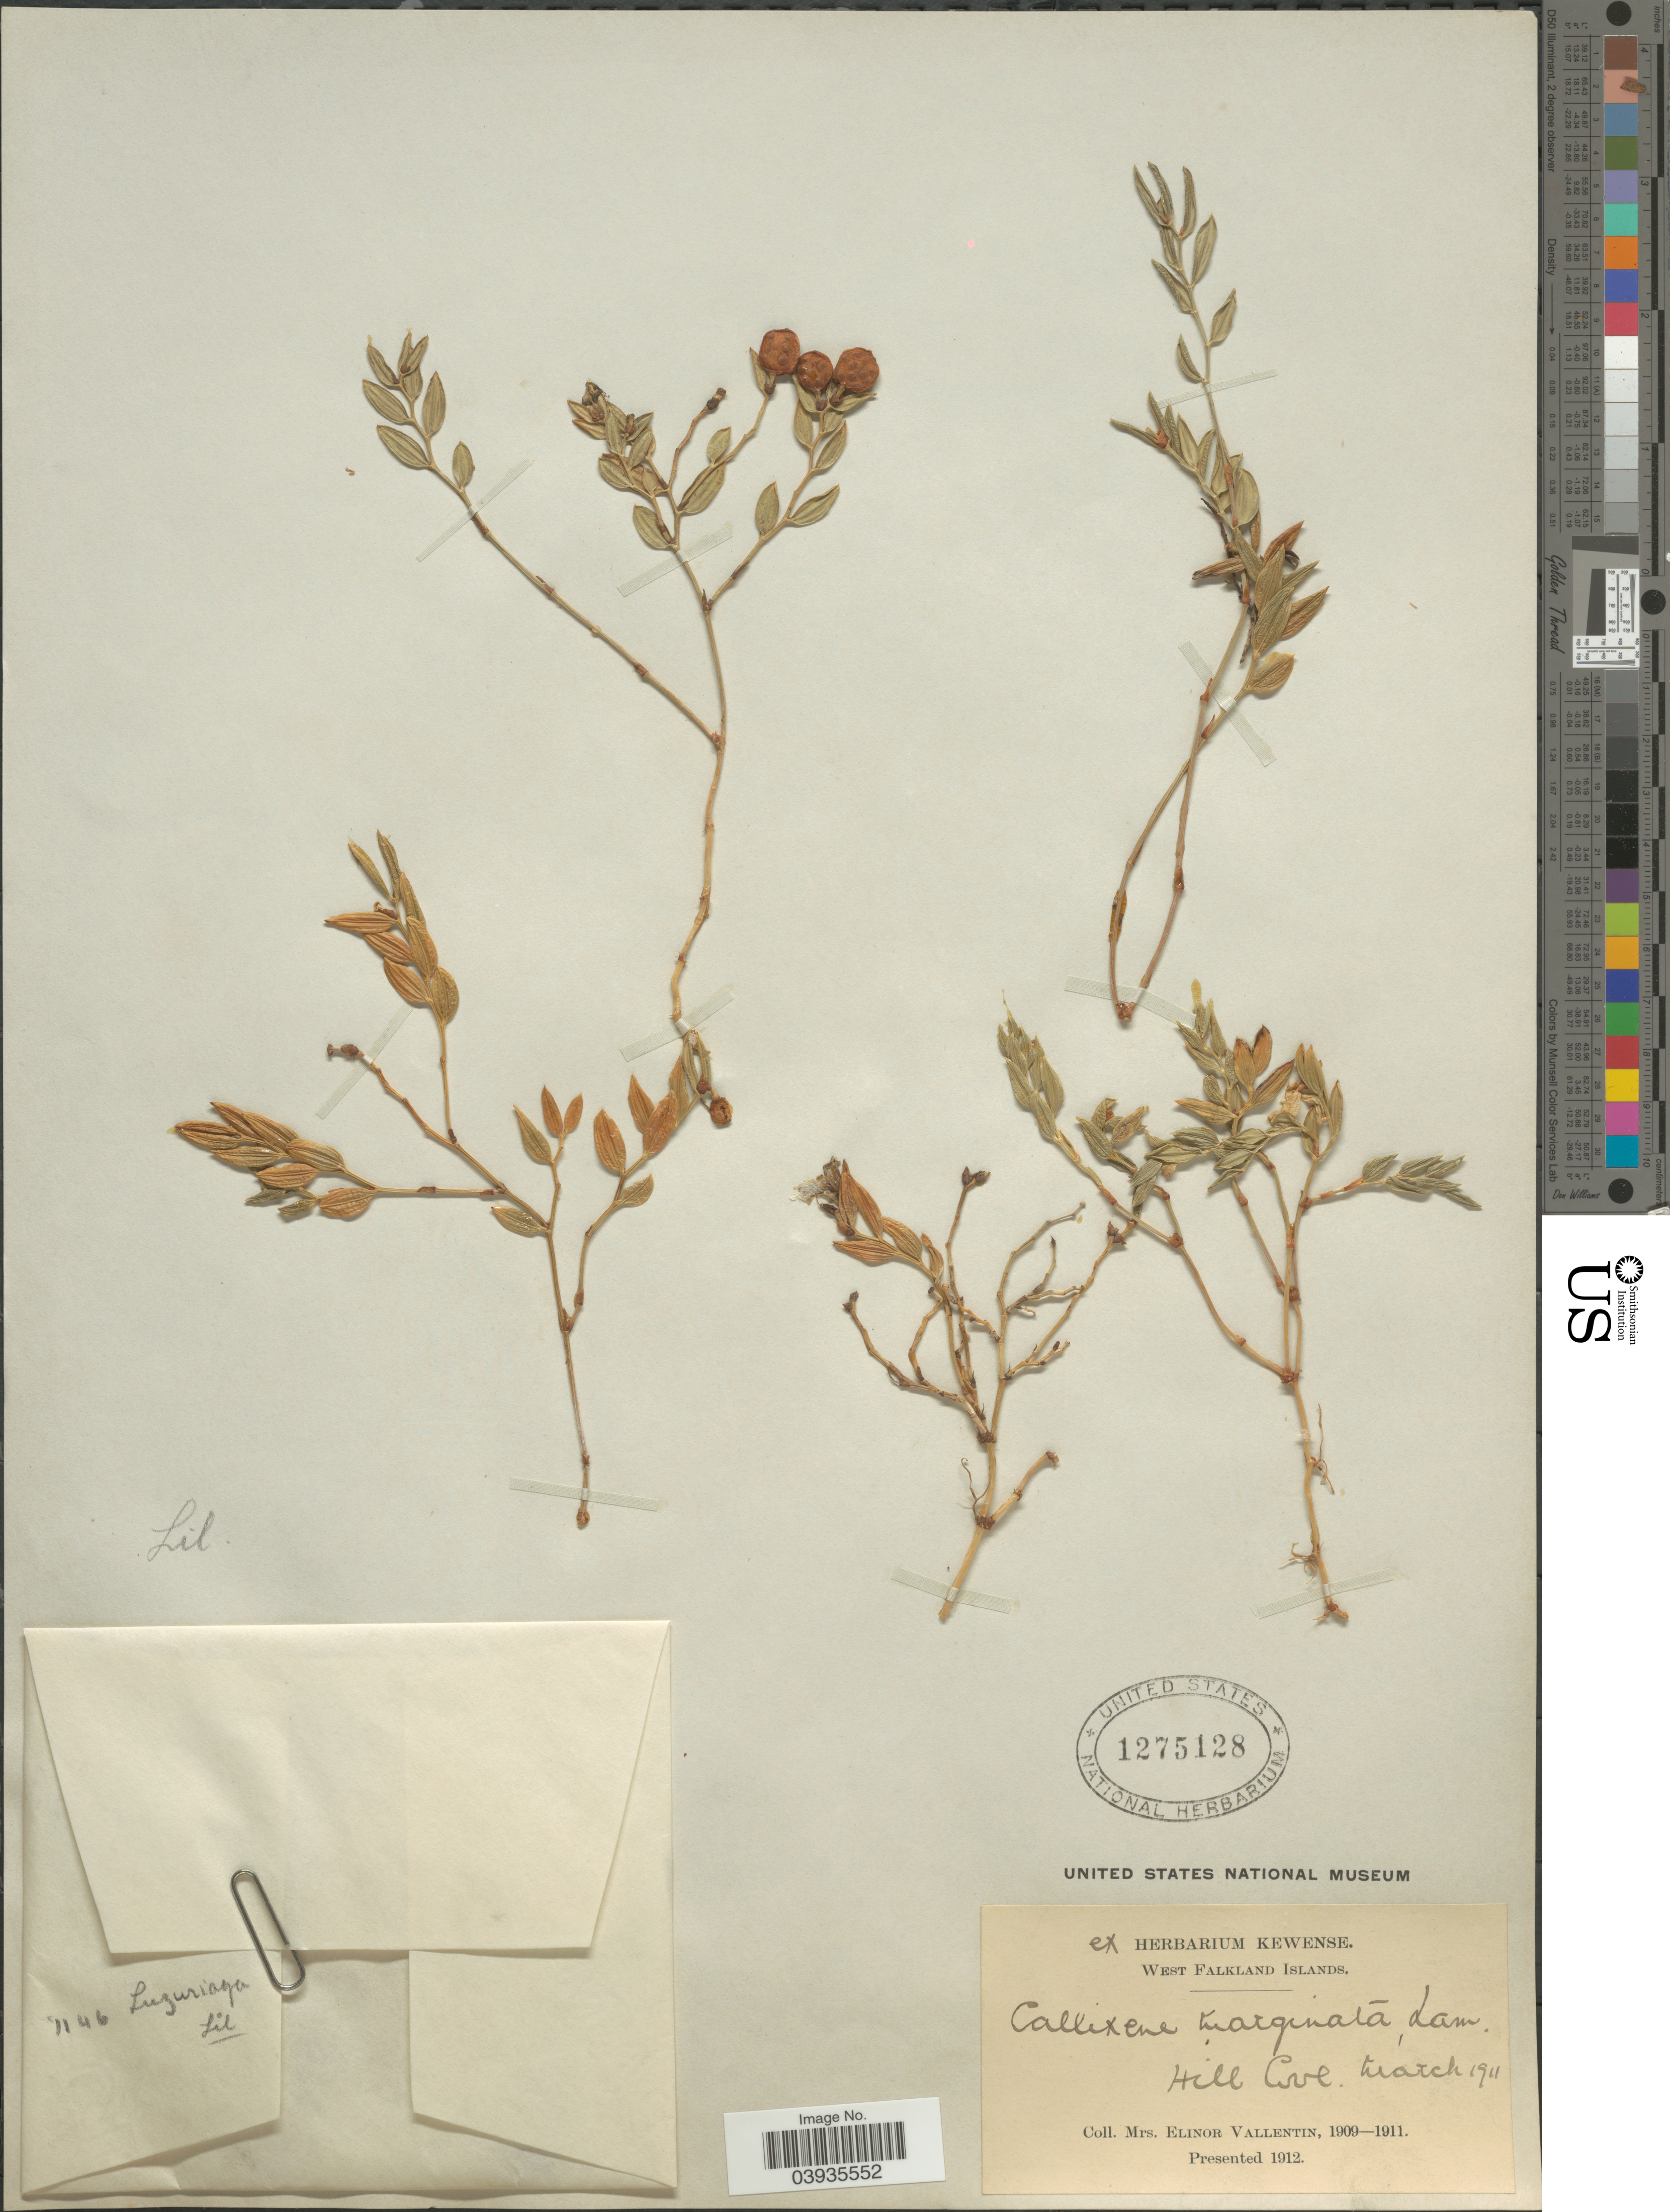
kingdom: Plantae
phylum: Tracheophyta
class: Liliopsida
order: Liliales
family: Alstroemeriaceae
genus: Luzuriaga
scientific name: Luzuriaga marginata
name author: (Gaertn.) Benth. & Hook. f.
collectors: E. Vallentin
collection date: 1911-03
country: Falkland Islands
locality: West Falkland Islands. Hill Cove.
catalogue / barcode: US 1275128